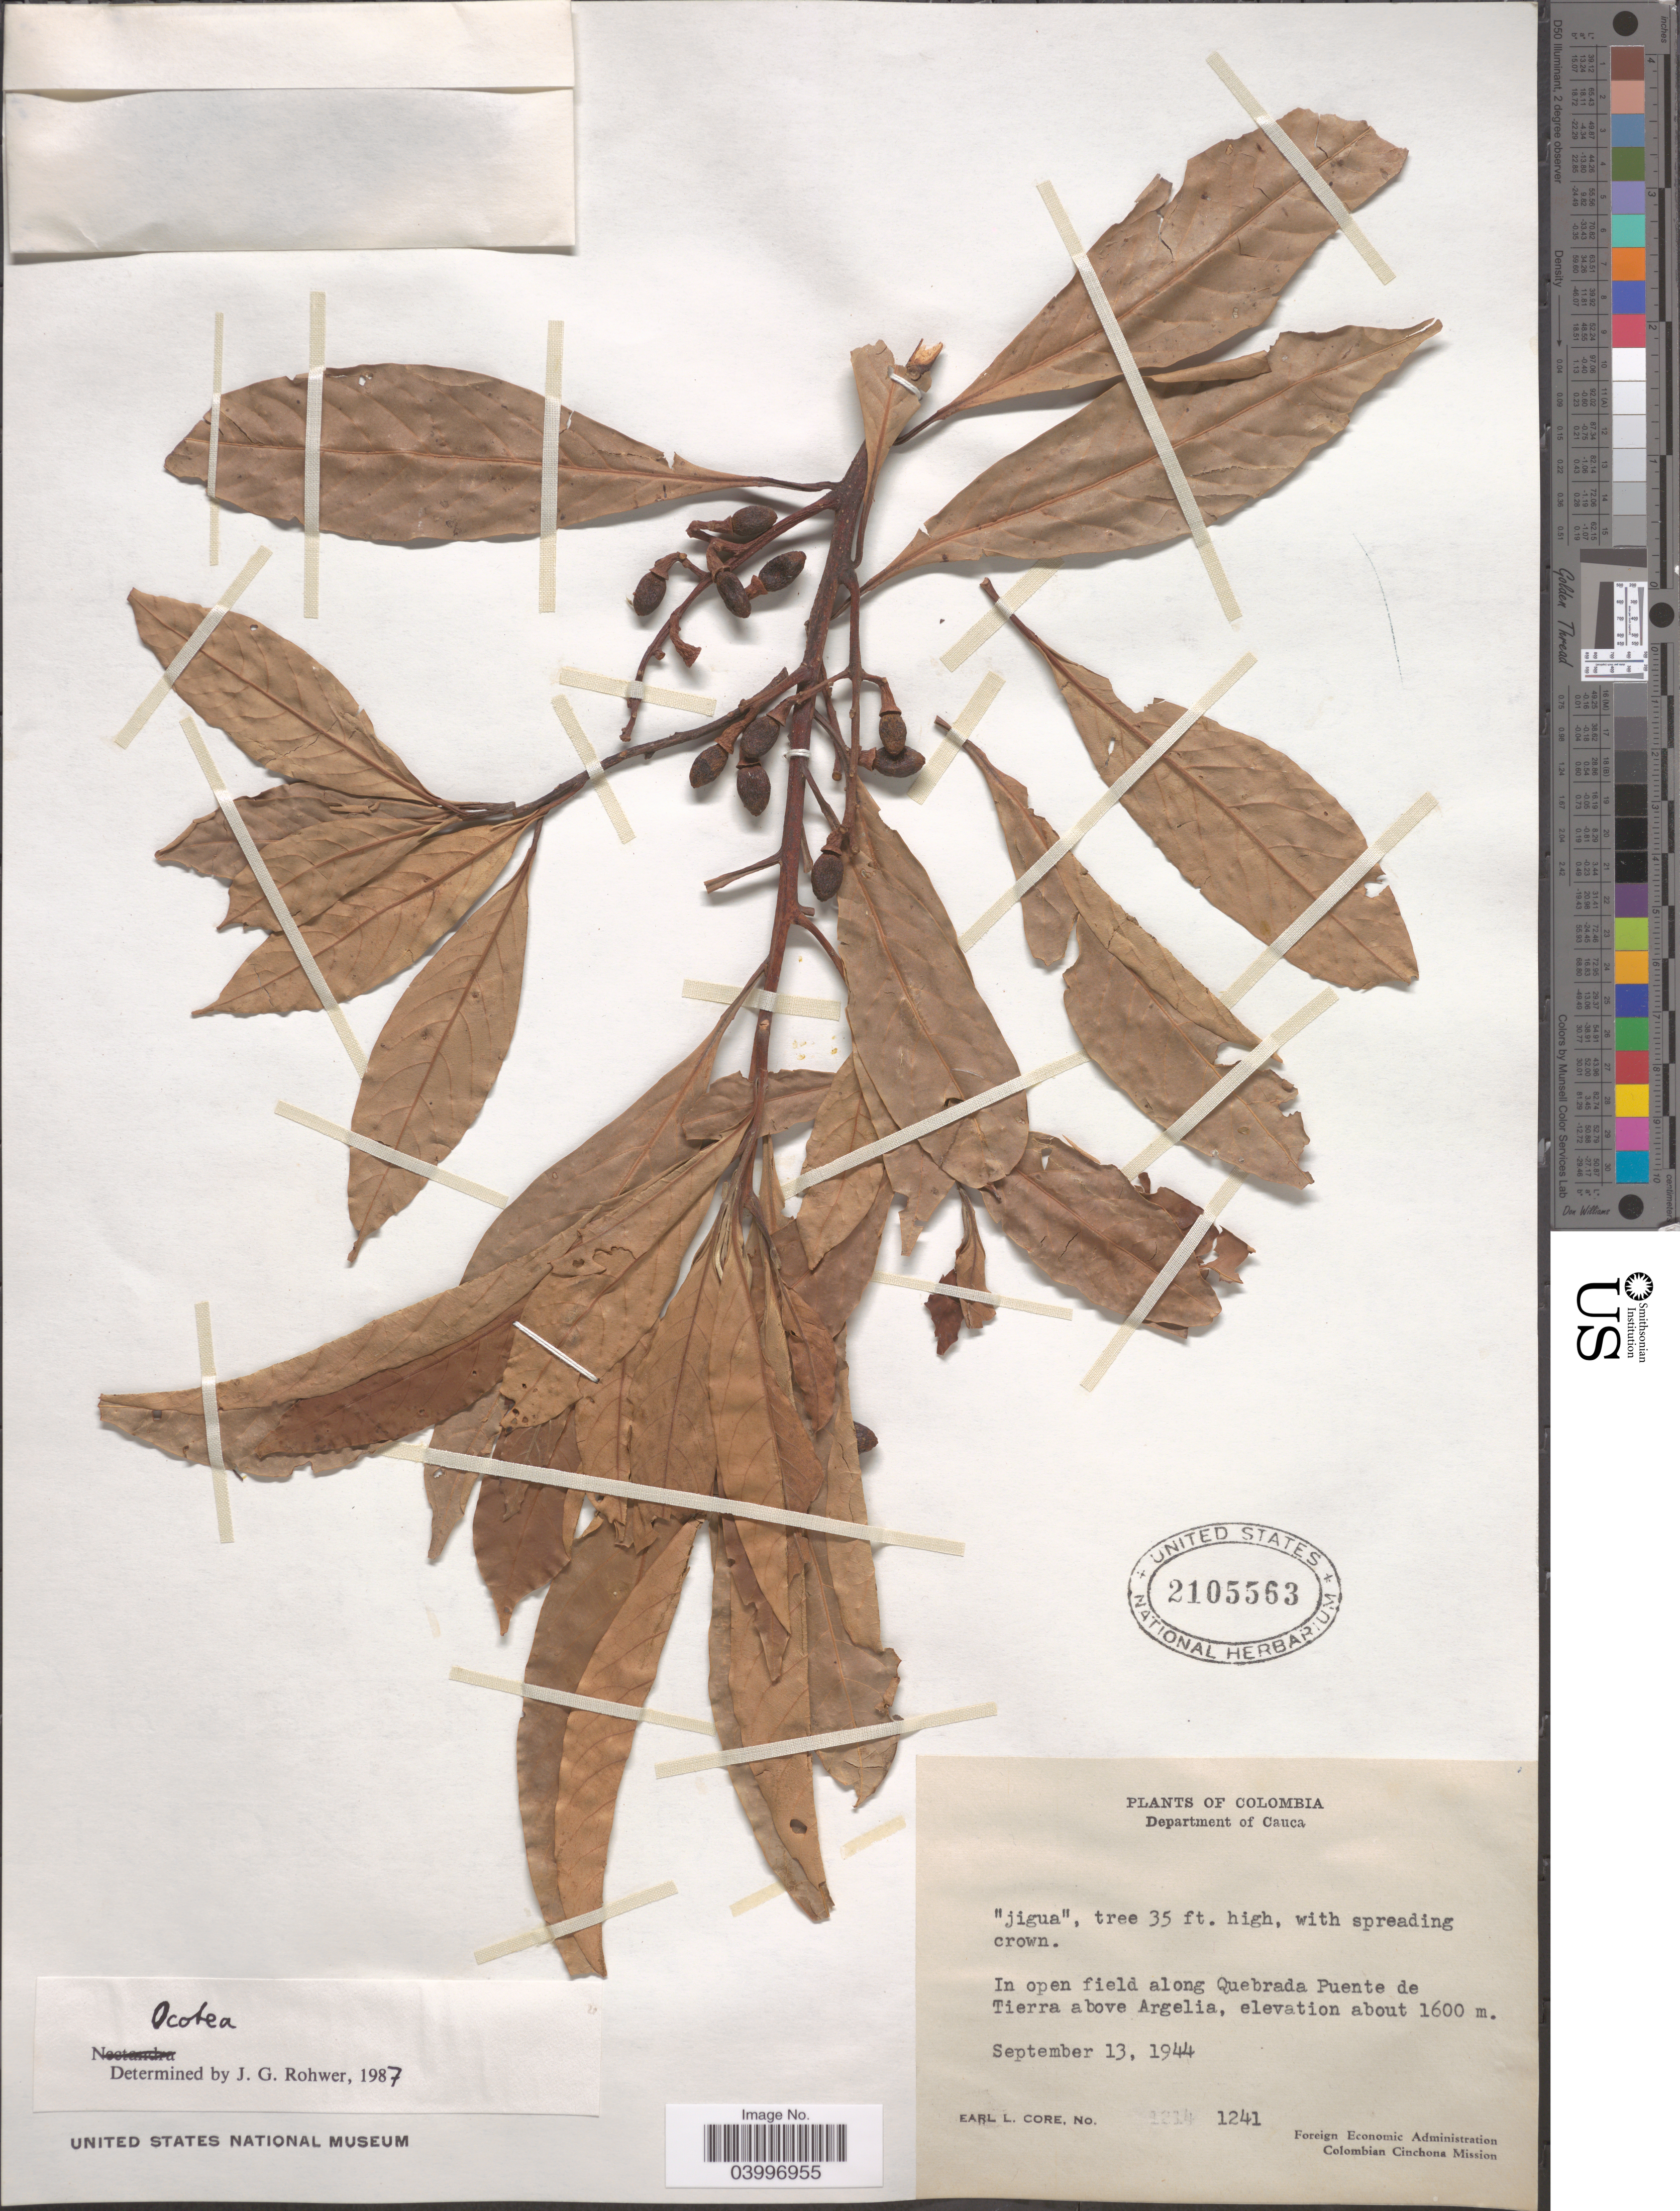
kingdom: Plantae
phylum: Tracheophyta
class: Magnoliopsida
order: Laurales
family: Lauraceae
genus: Ocotea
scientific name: Ocotea sp.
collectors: E. L. Core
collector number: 1241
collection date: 1944-09-13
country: Colombia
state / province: Cauca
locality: Department of Cauca. In open field along Quebrada Puente de Tierra above Argelia.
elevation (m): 1600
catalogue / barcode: US 2105563